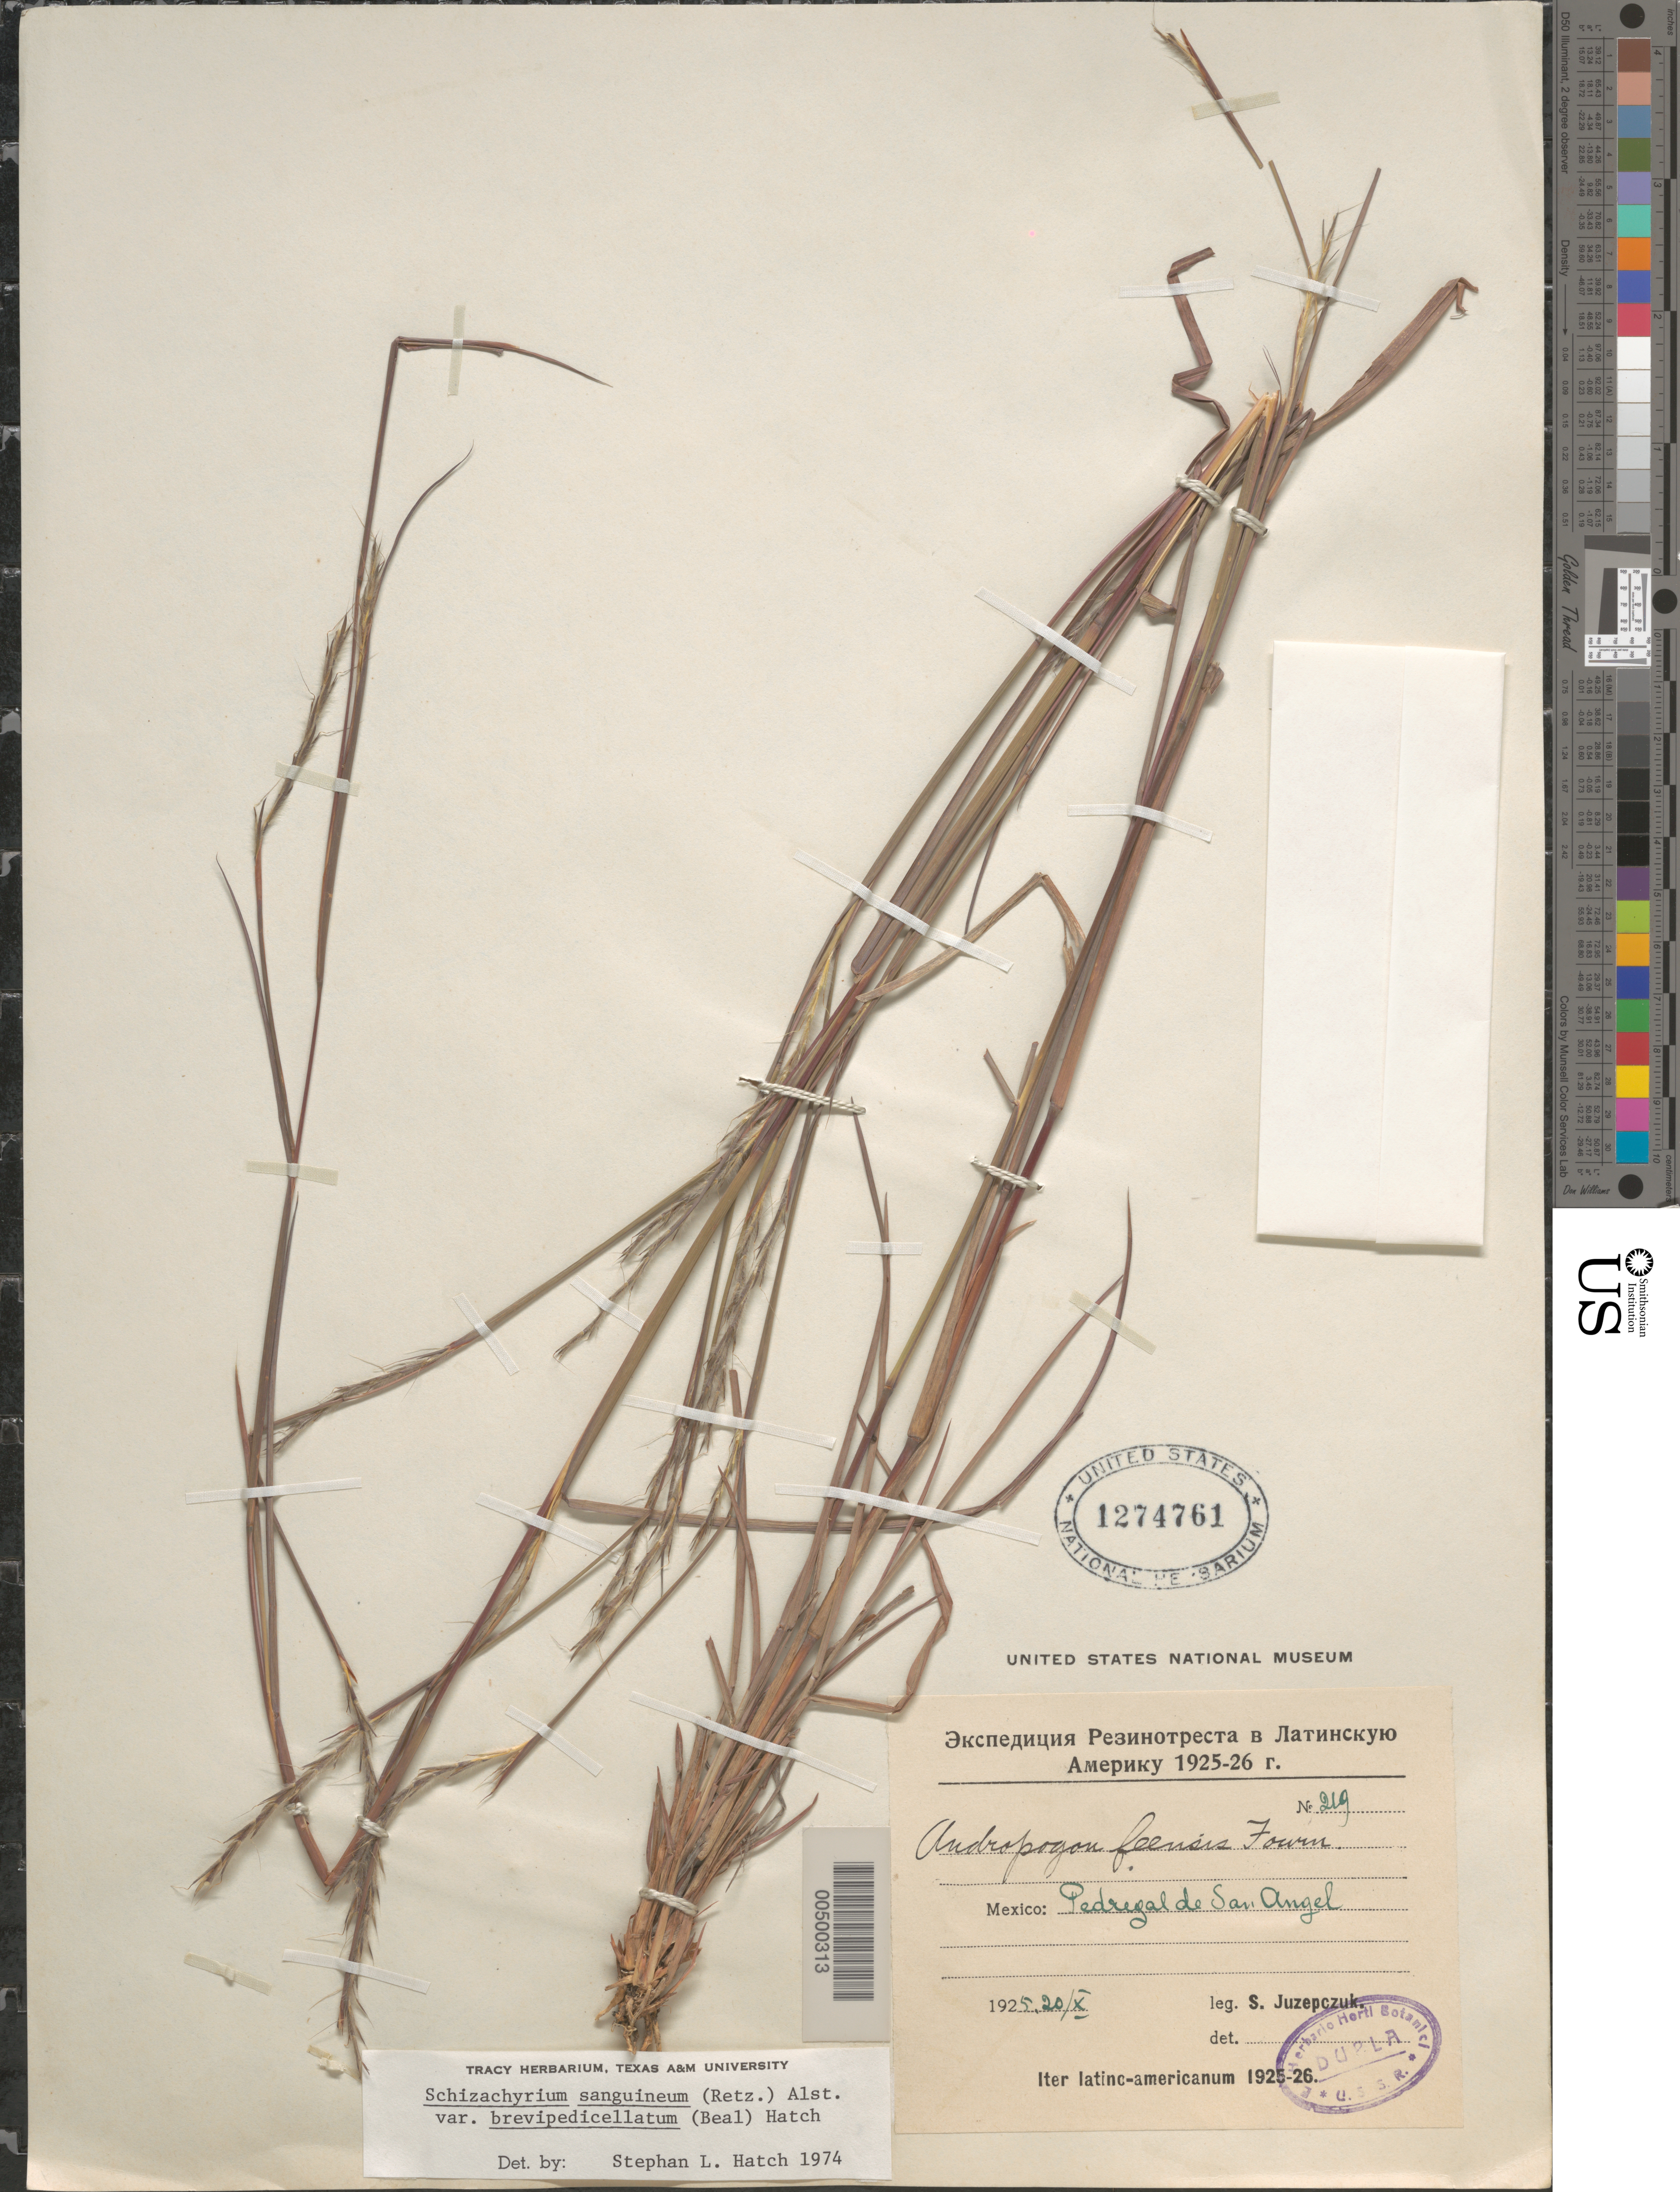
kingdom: Plantae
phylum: Tracheophyta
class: Liliopsida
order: Poales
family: Poaceae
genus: Schizachyrium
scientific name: Schizachyrium sanguineum var. brevipedicellatum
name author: (W.J. Beal) S.L. Hatch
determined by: Hatch, S. L.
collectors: S. V. Juzepczuk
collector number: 219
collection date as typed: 20 Oct 1925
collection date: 1925-10-20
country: Mexico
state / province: Distrito Federal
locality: Pedregal de San Angel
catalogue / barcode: US 1274761